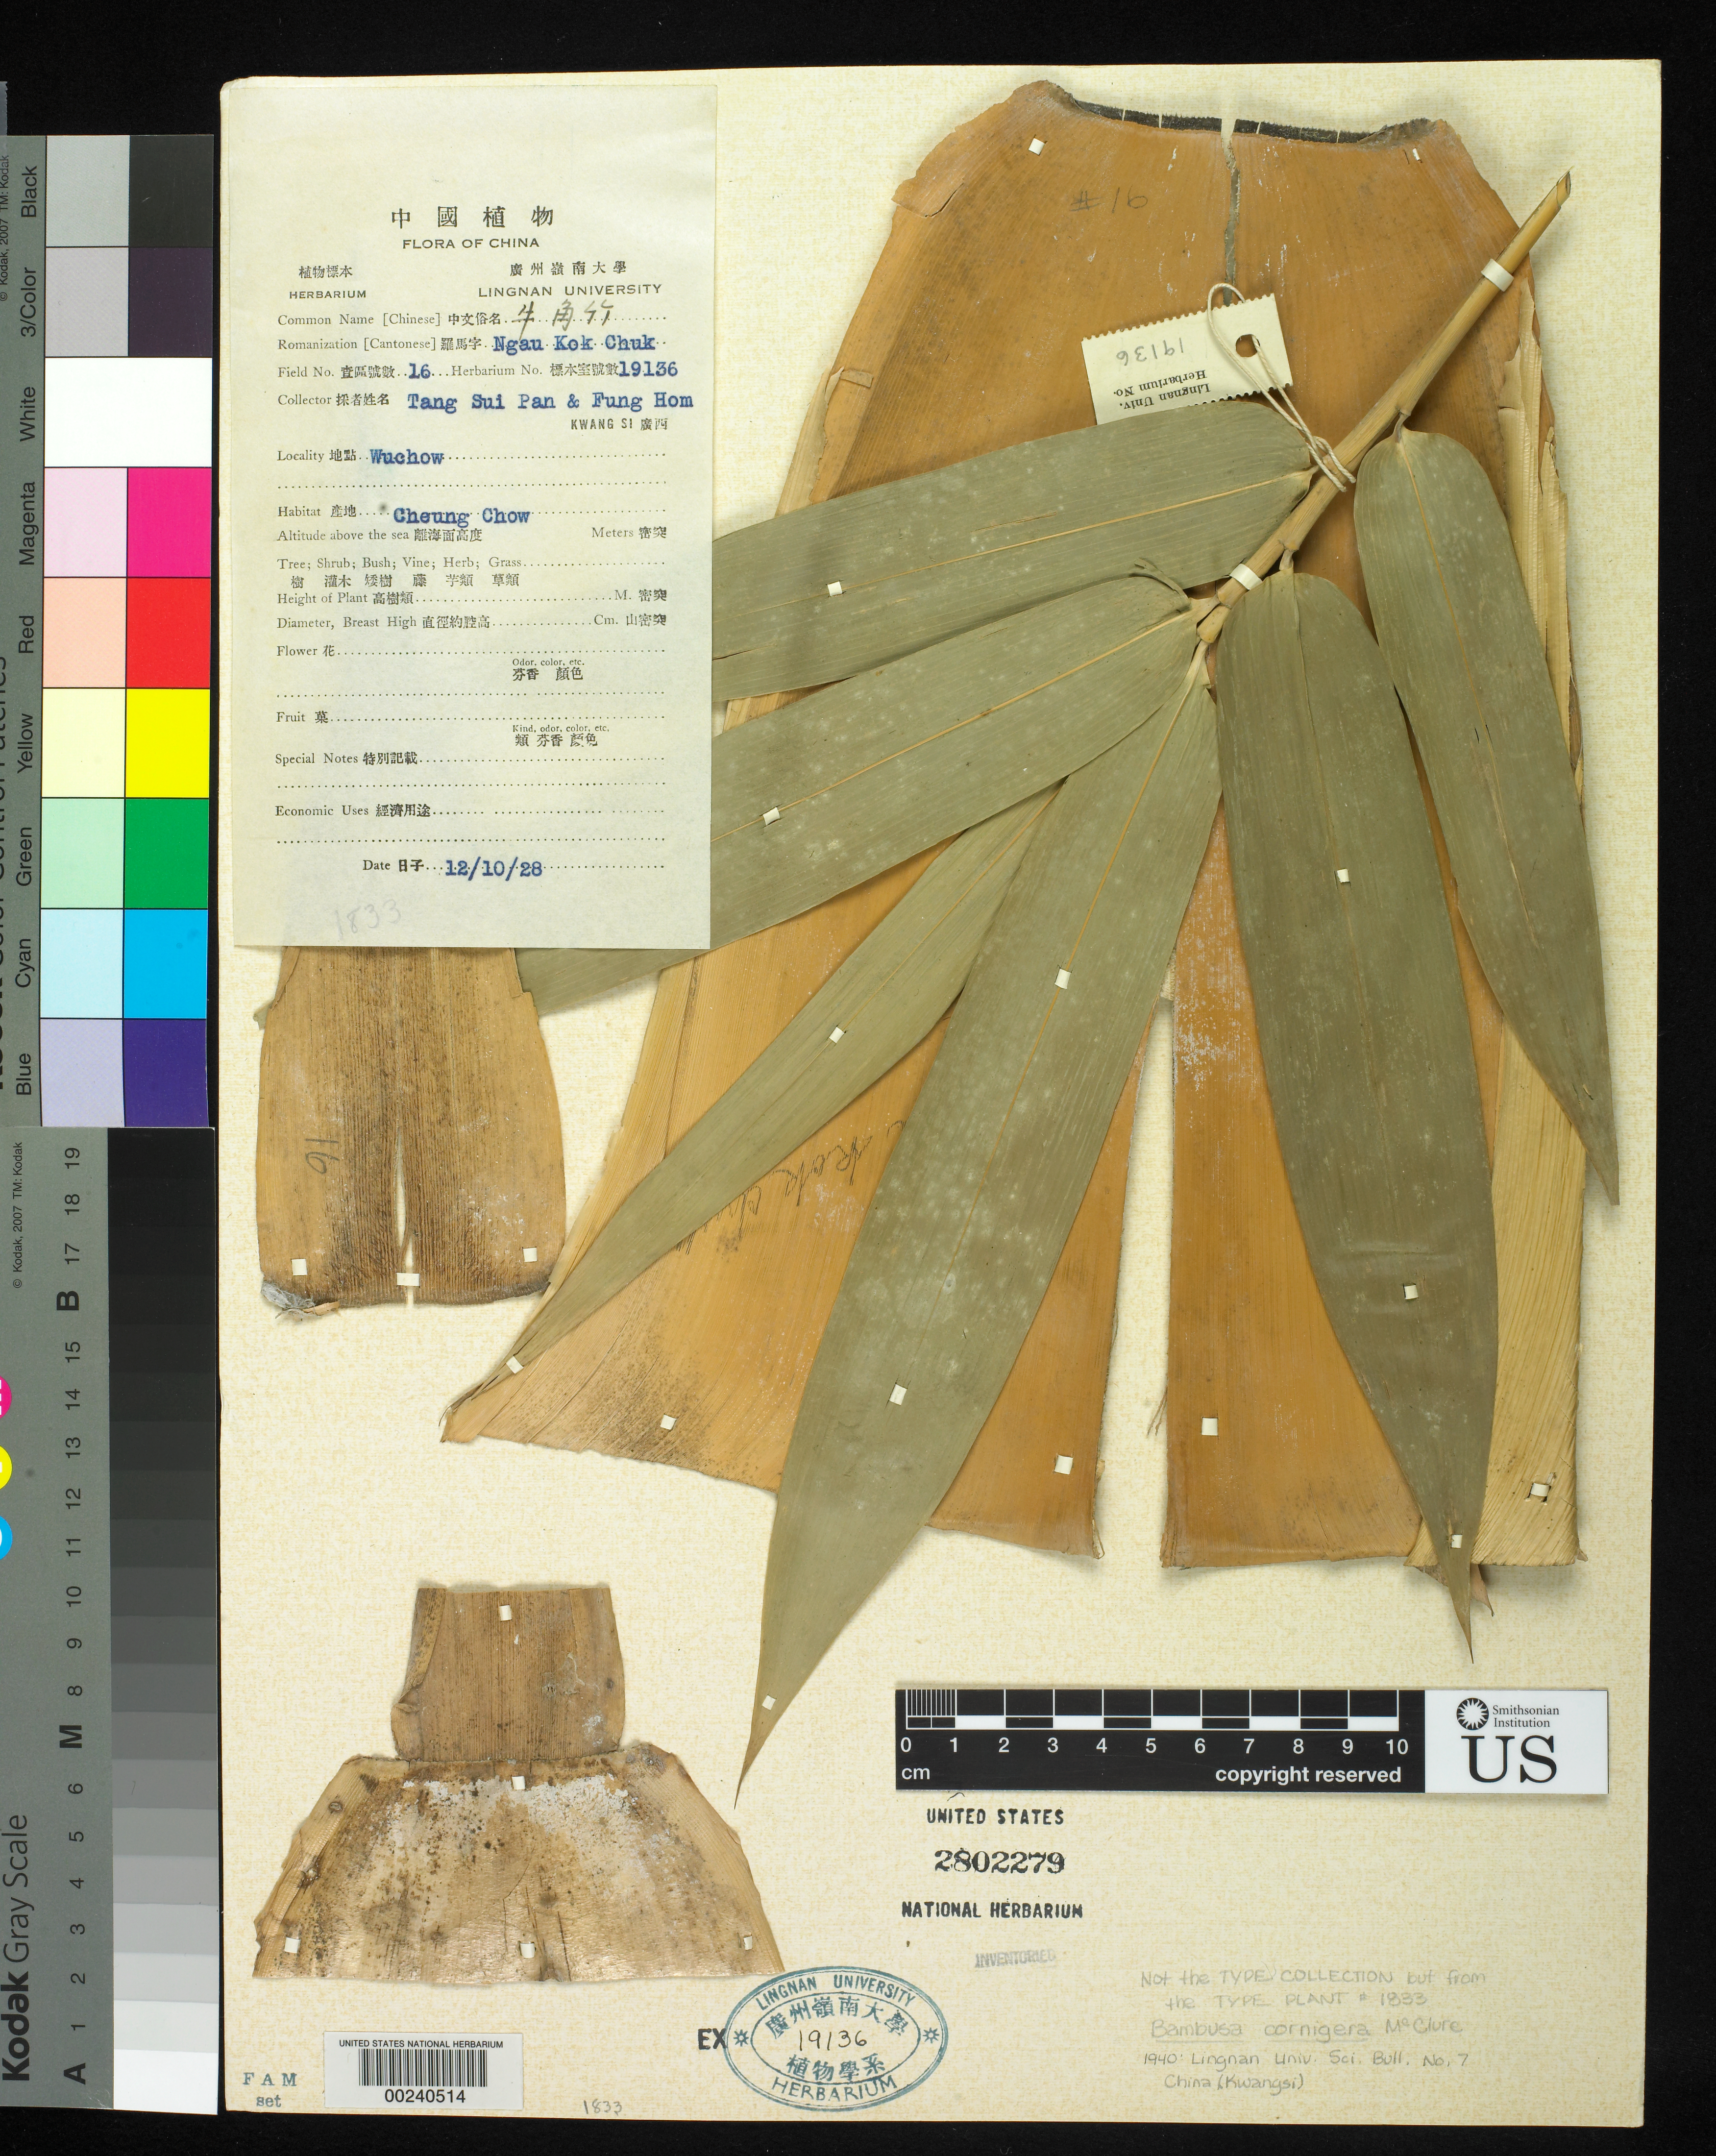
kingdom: Plantae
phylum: Tracheophyta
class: Liliopsida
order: Poales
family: Poaceae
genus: Bambusa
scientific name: Bambusa cornigera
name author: McClure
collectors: S. P. Tang & H. L. Fung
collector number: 16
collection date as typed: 10 Dec 1928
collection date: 1928-12-10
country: China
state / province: Jiangxi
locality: Wuchow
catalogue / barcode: US 2802279